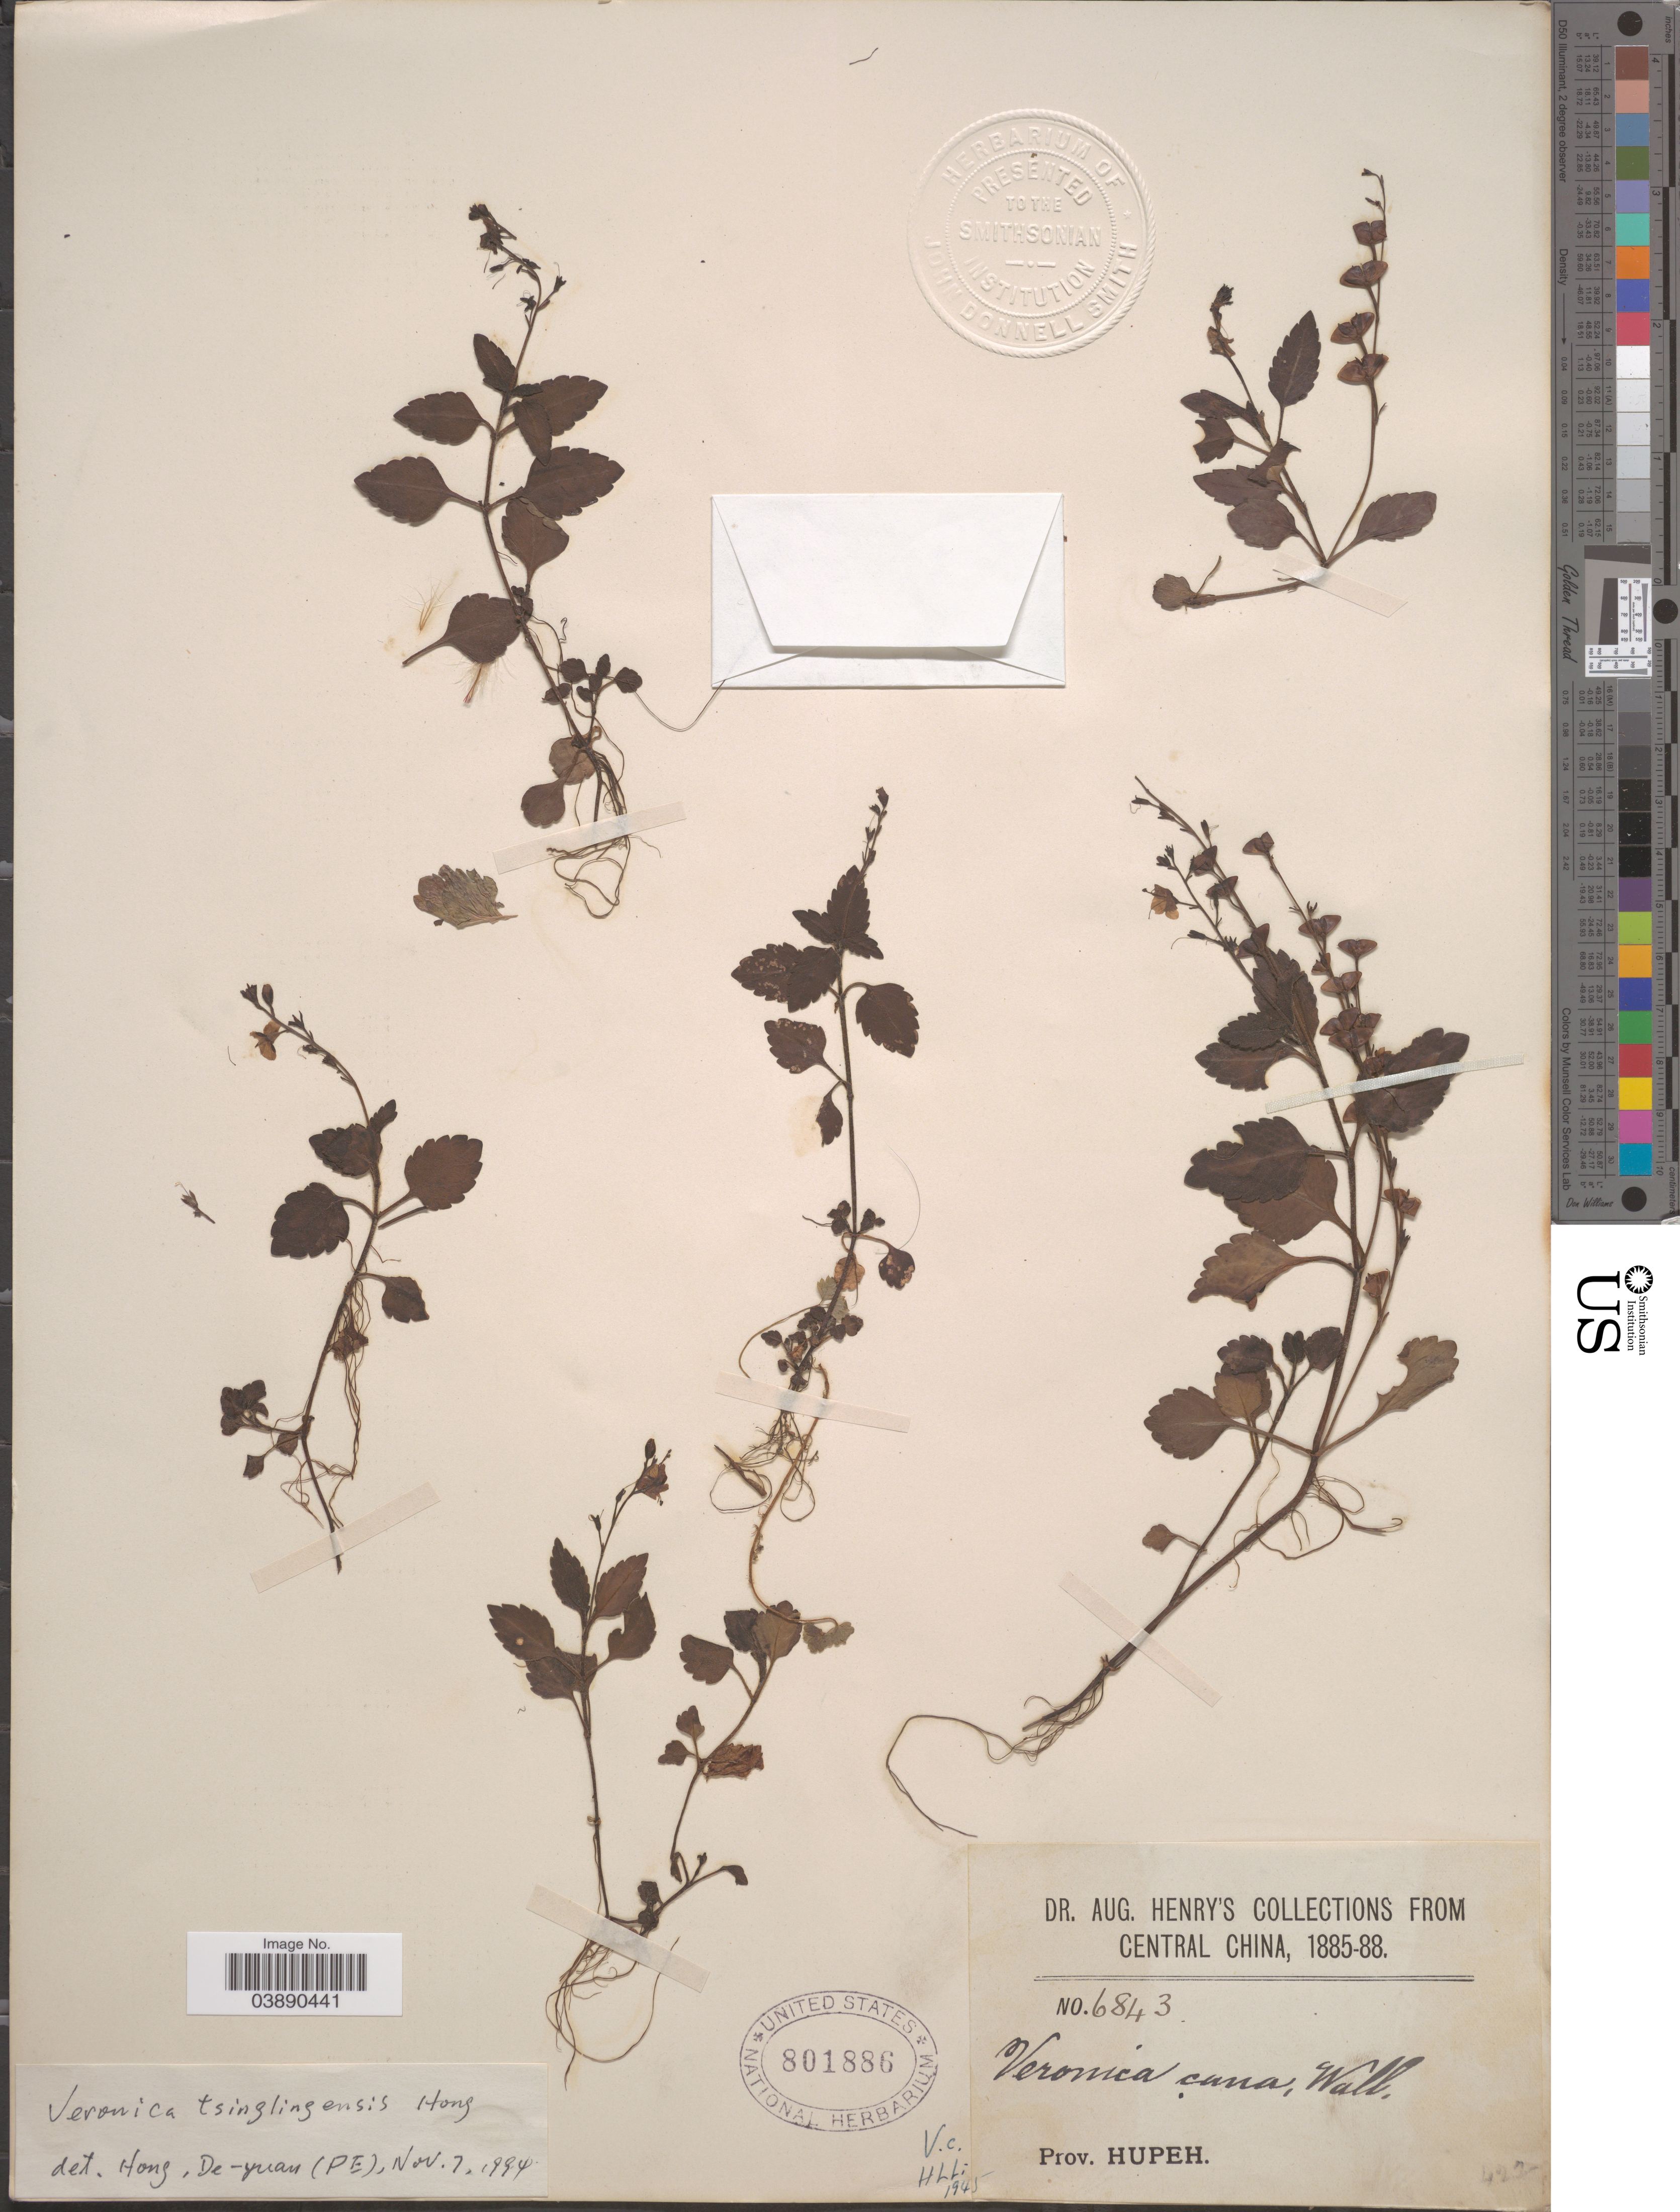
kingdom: Plantae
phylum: Tracheophyta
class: Magnoliopsida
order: Lamiales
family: Plantaginaceae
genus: Veronica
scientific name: Veronica tsinglingensis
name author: D.Y. Hong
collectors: A. Henry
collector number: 6843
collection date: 1885/1888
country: China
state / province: Hubei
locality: Central China. Prov. Hupeh.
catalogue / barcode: US 801886